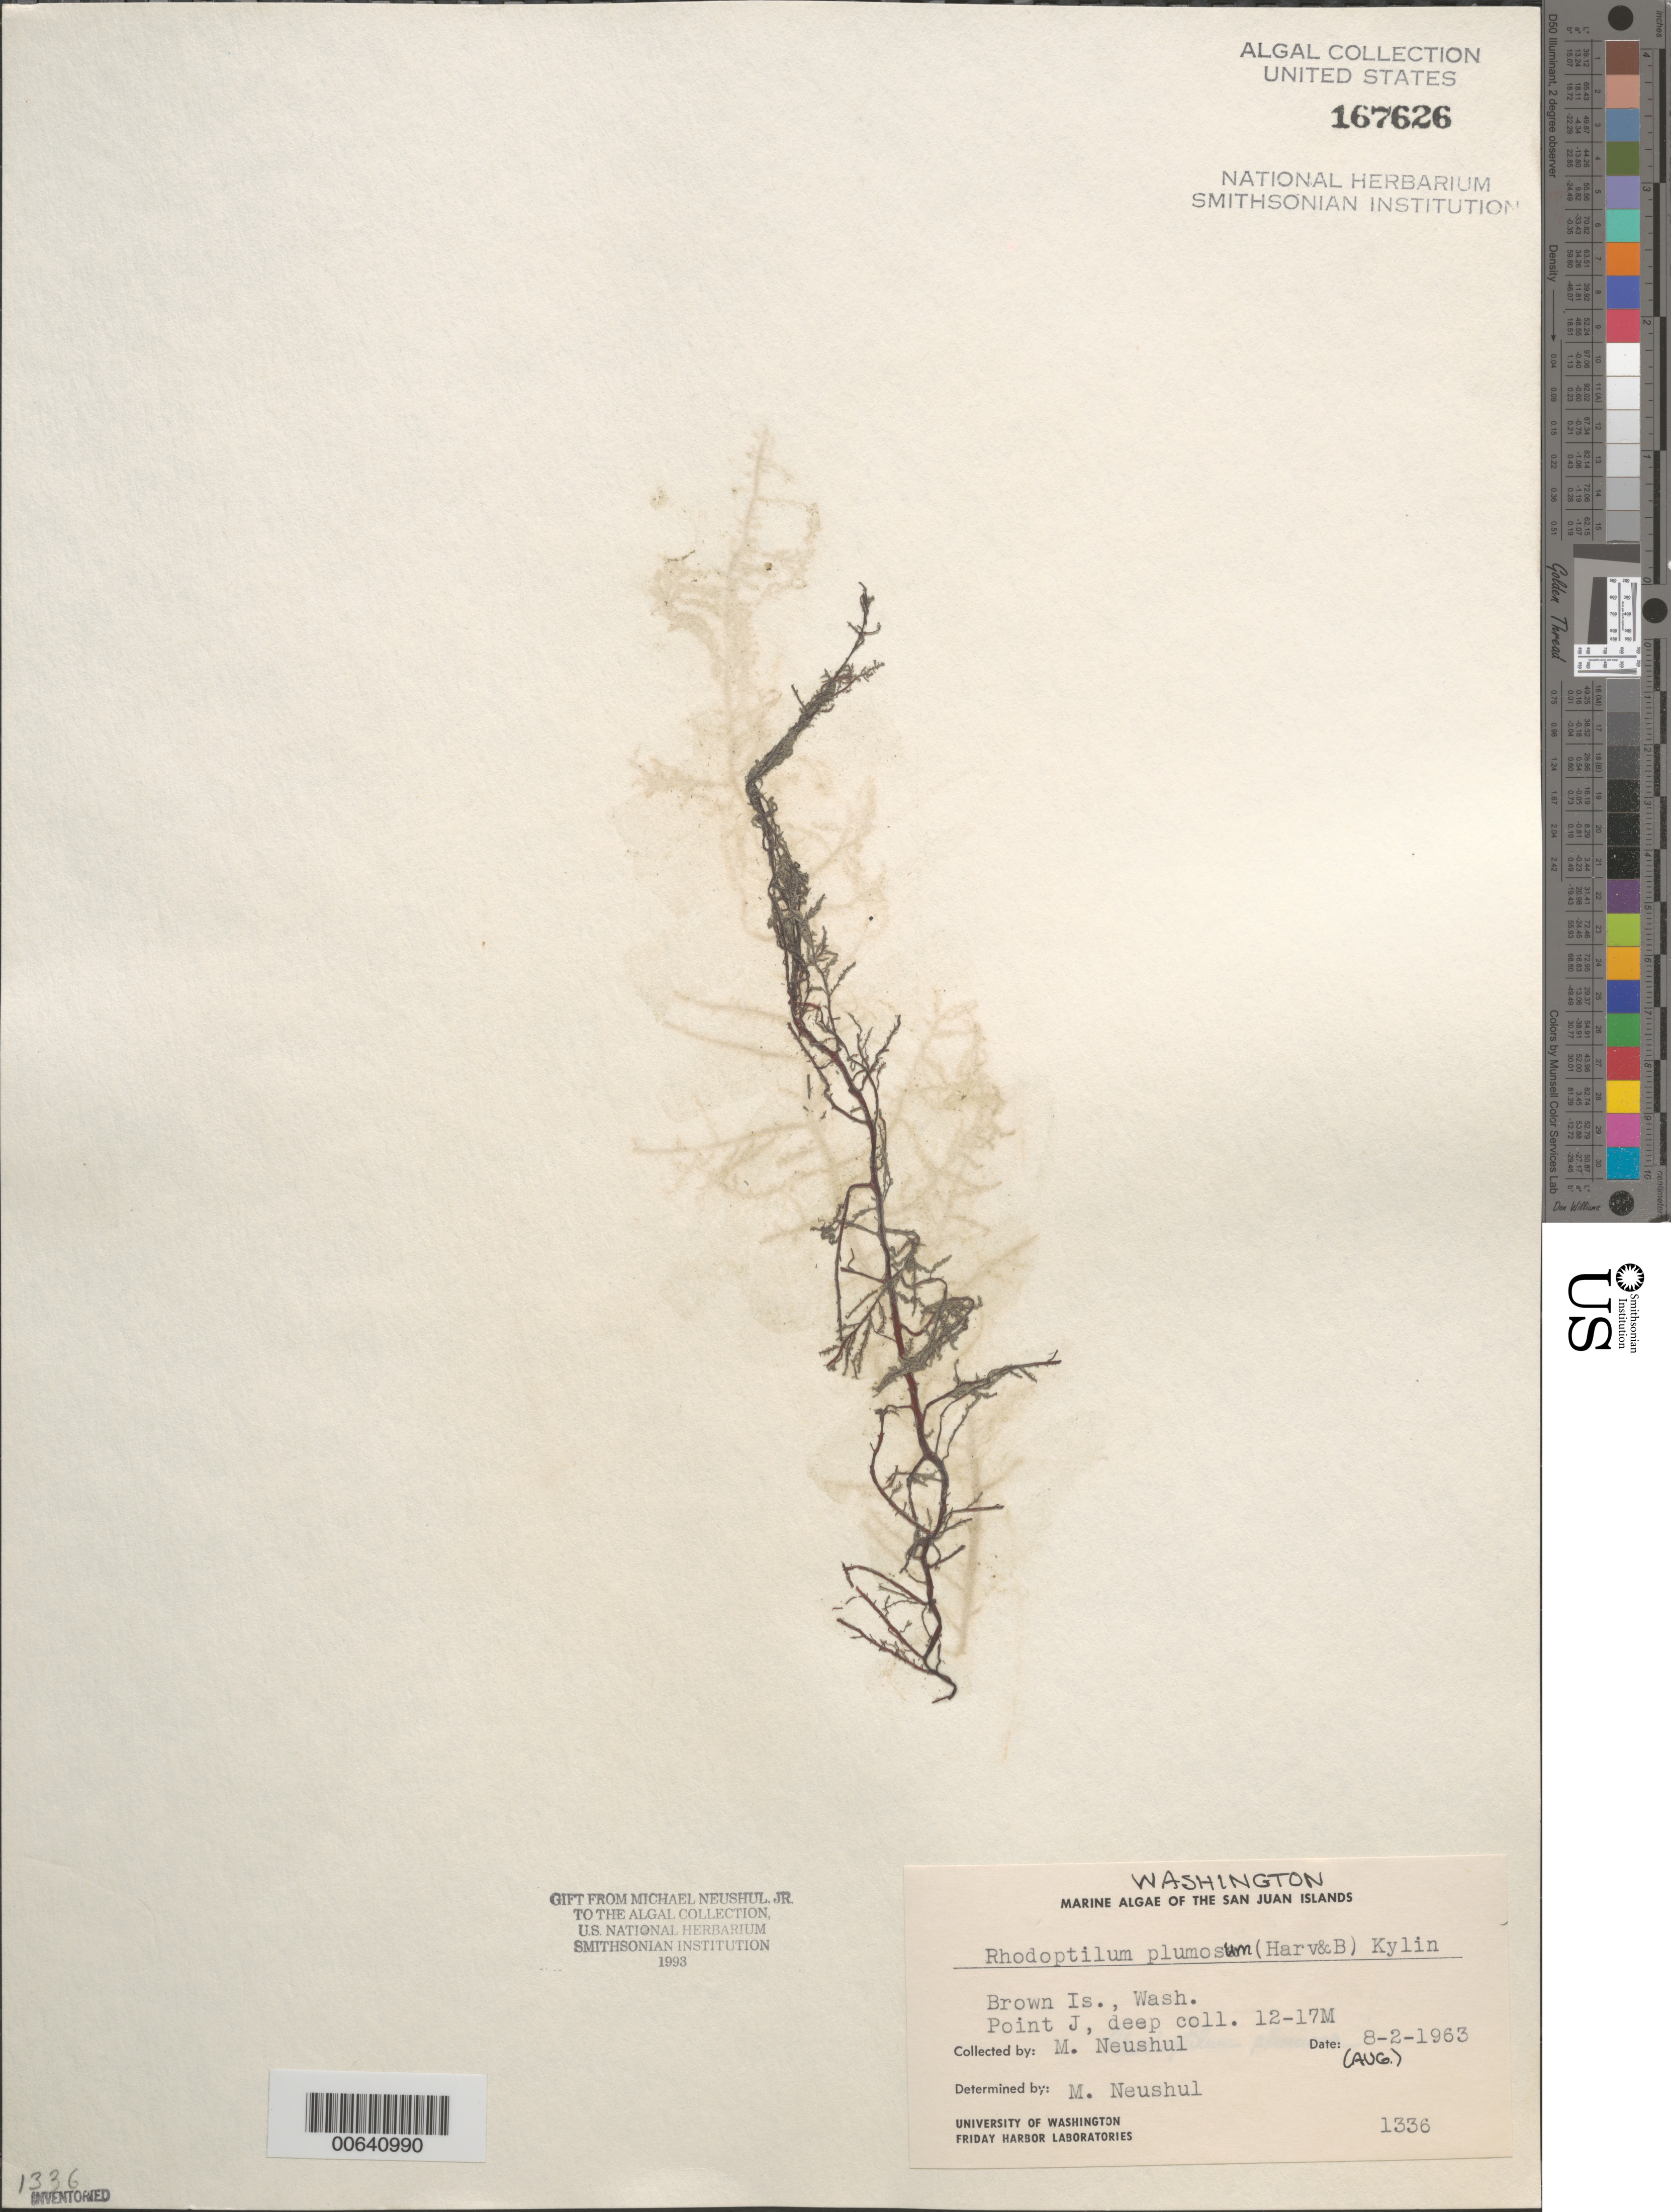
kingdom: Plantae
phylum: Rhodophyta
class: Florideophyceae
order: Ceramiales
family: Dasyaceae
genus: Rhodoptilum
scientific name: Rhodoptilum plumosum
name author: (Harv. & Bail.) Kylin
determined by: Neushul, M.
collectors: M. Neushul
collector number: Neushul 1336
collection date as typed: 02 Aug 1963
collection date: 1963-08-02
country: United States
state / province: Washington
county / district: San Juan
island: Brown Island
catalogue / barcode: US 167626